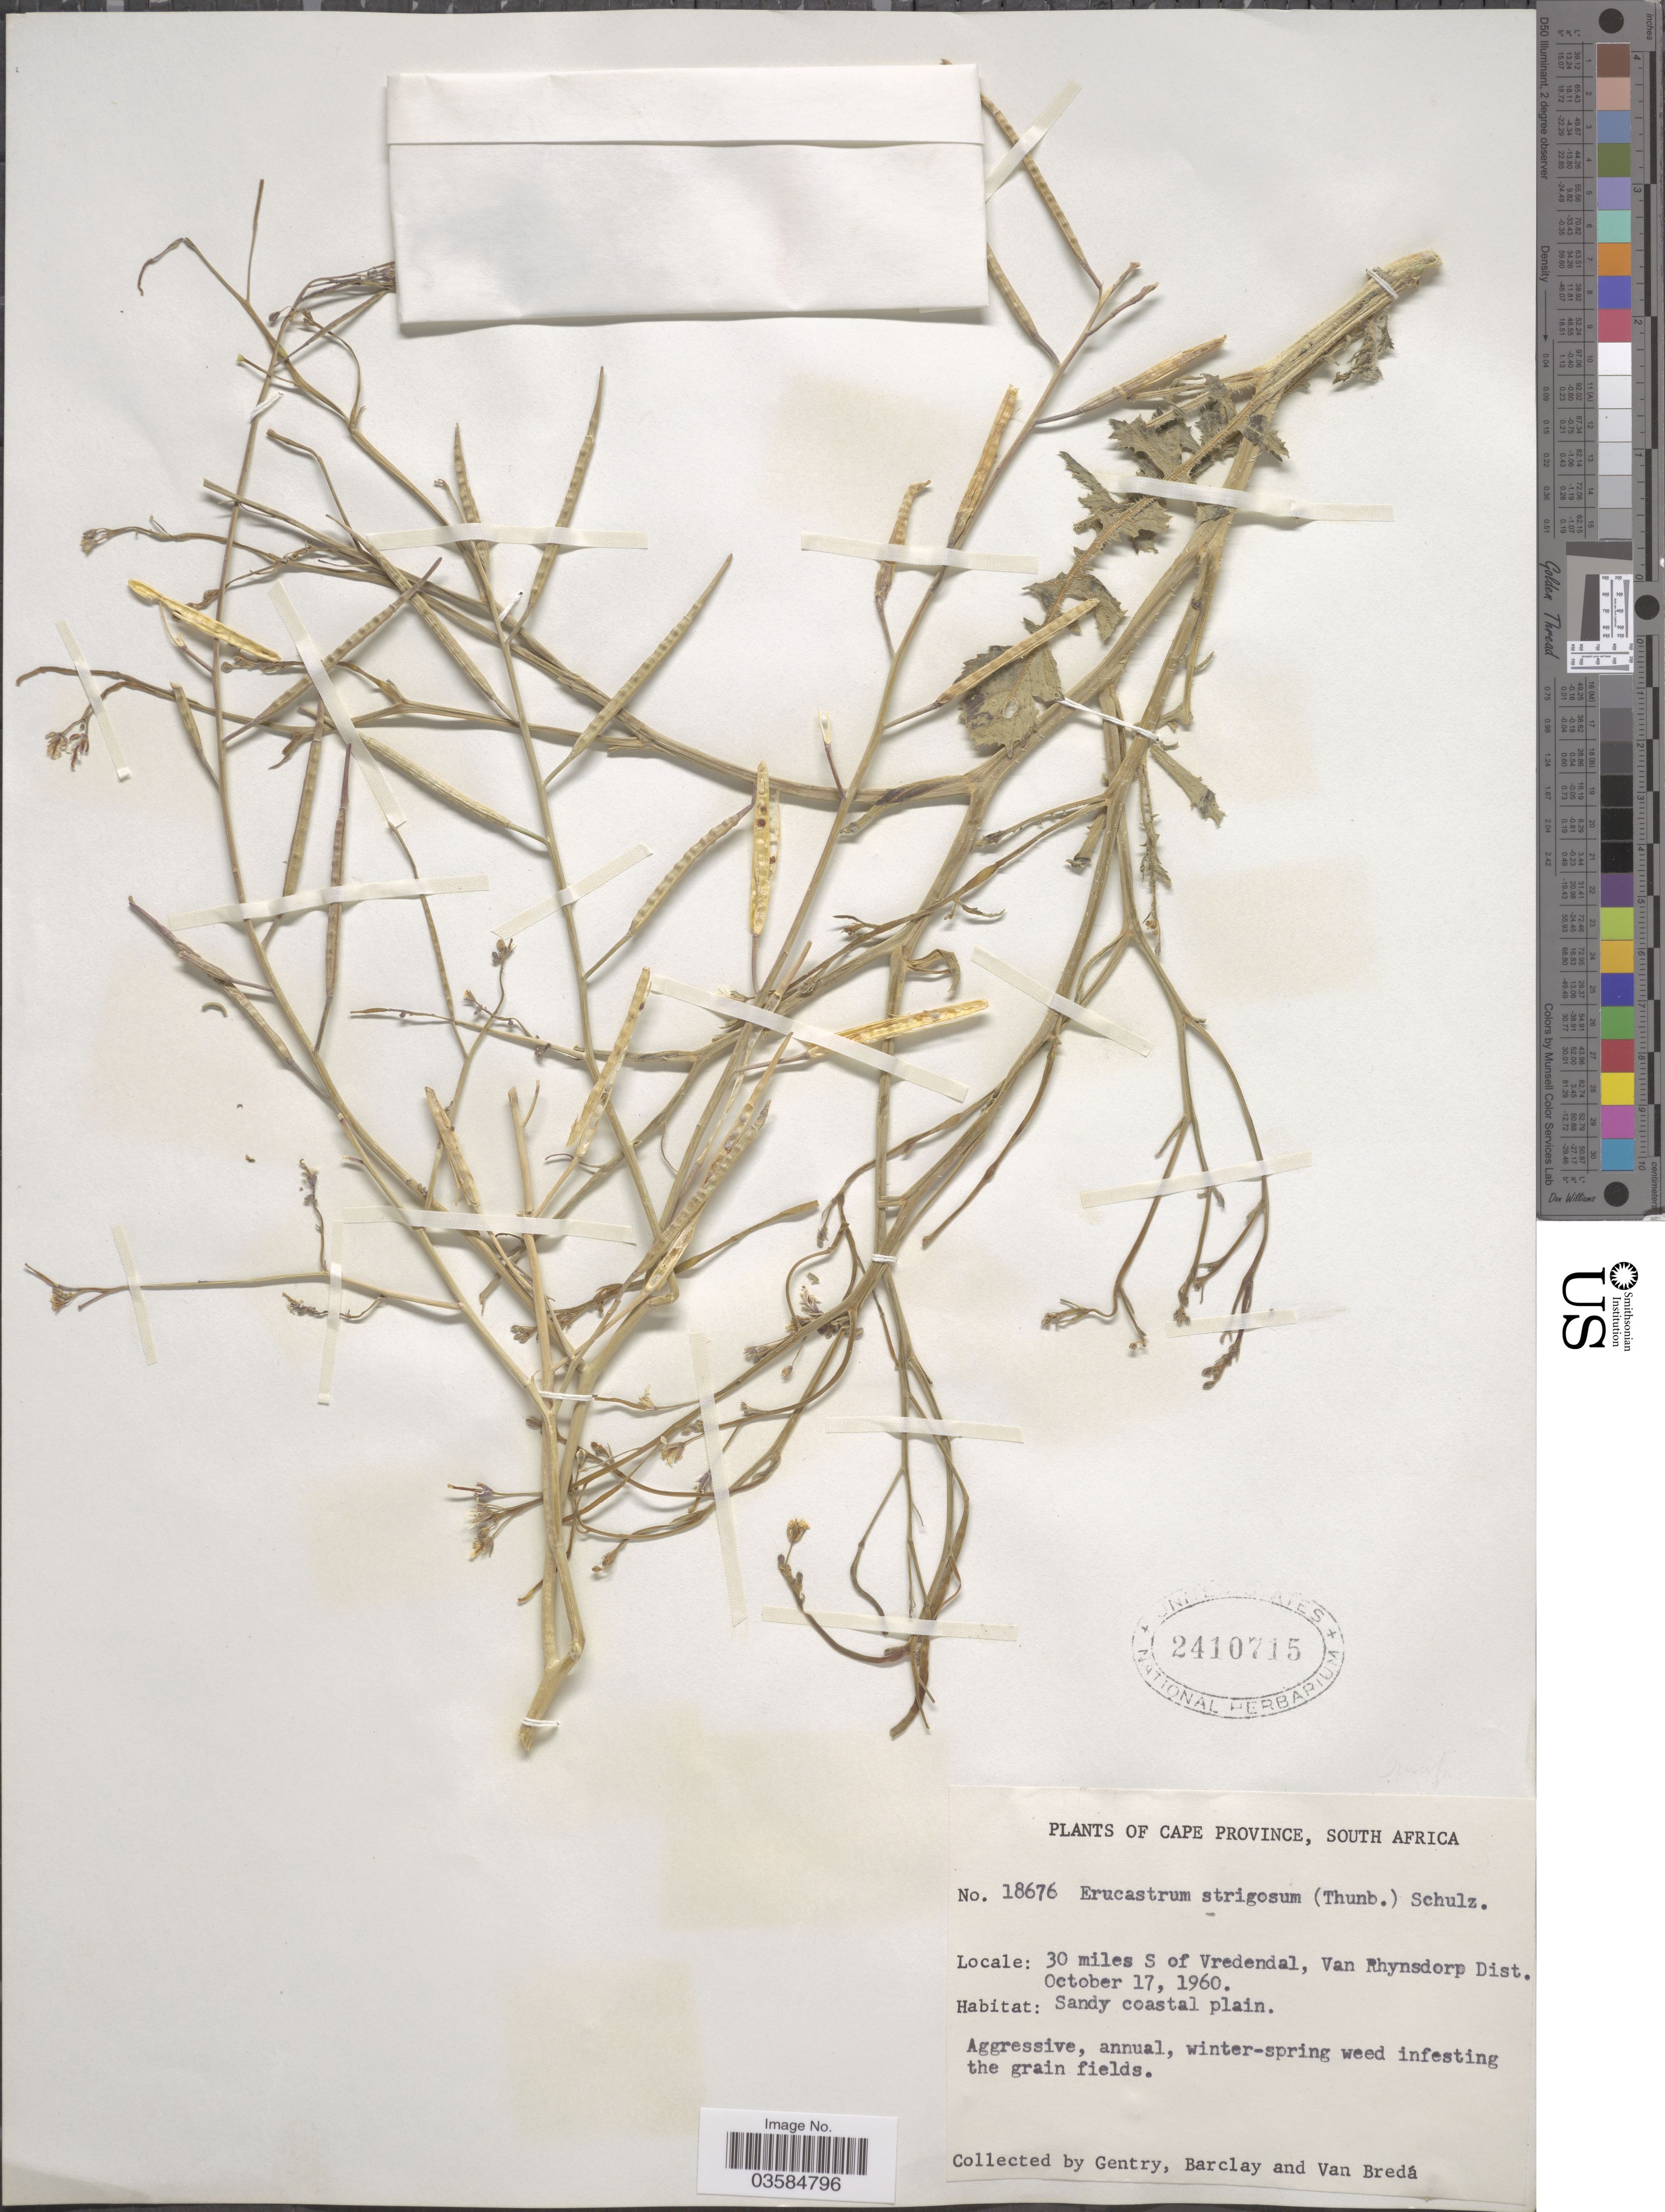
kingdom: Plantae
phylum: Tracheophyta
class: Magnoliopsida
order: Brassicales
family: Brassicaceae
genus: Erucastrum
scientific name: Erucastrum strigosum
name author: (Thunb.) O.E. Schulz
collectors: Gentry, --, -- Barclay & Van Bredá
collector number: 18676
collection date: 1960-10-17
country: South Africa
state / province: Western Cape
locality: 30 miles S of Vredendal, Van Rhynsdorp Dist.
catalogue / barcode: US 2410715